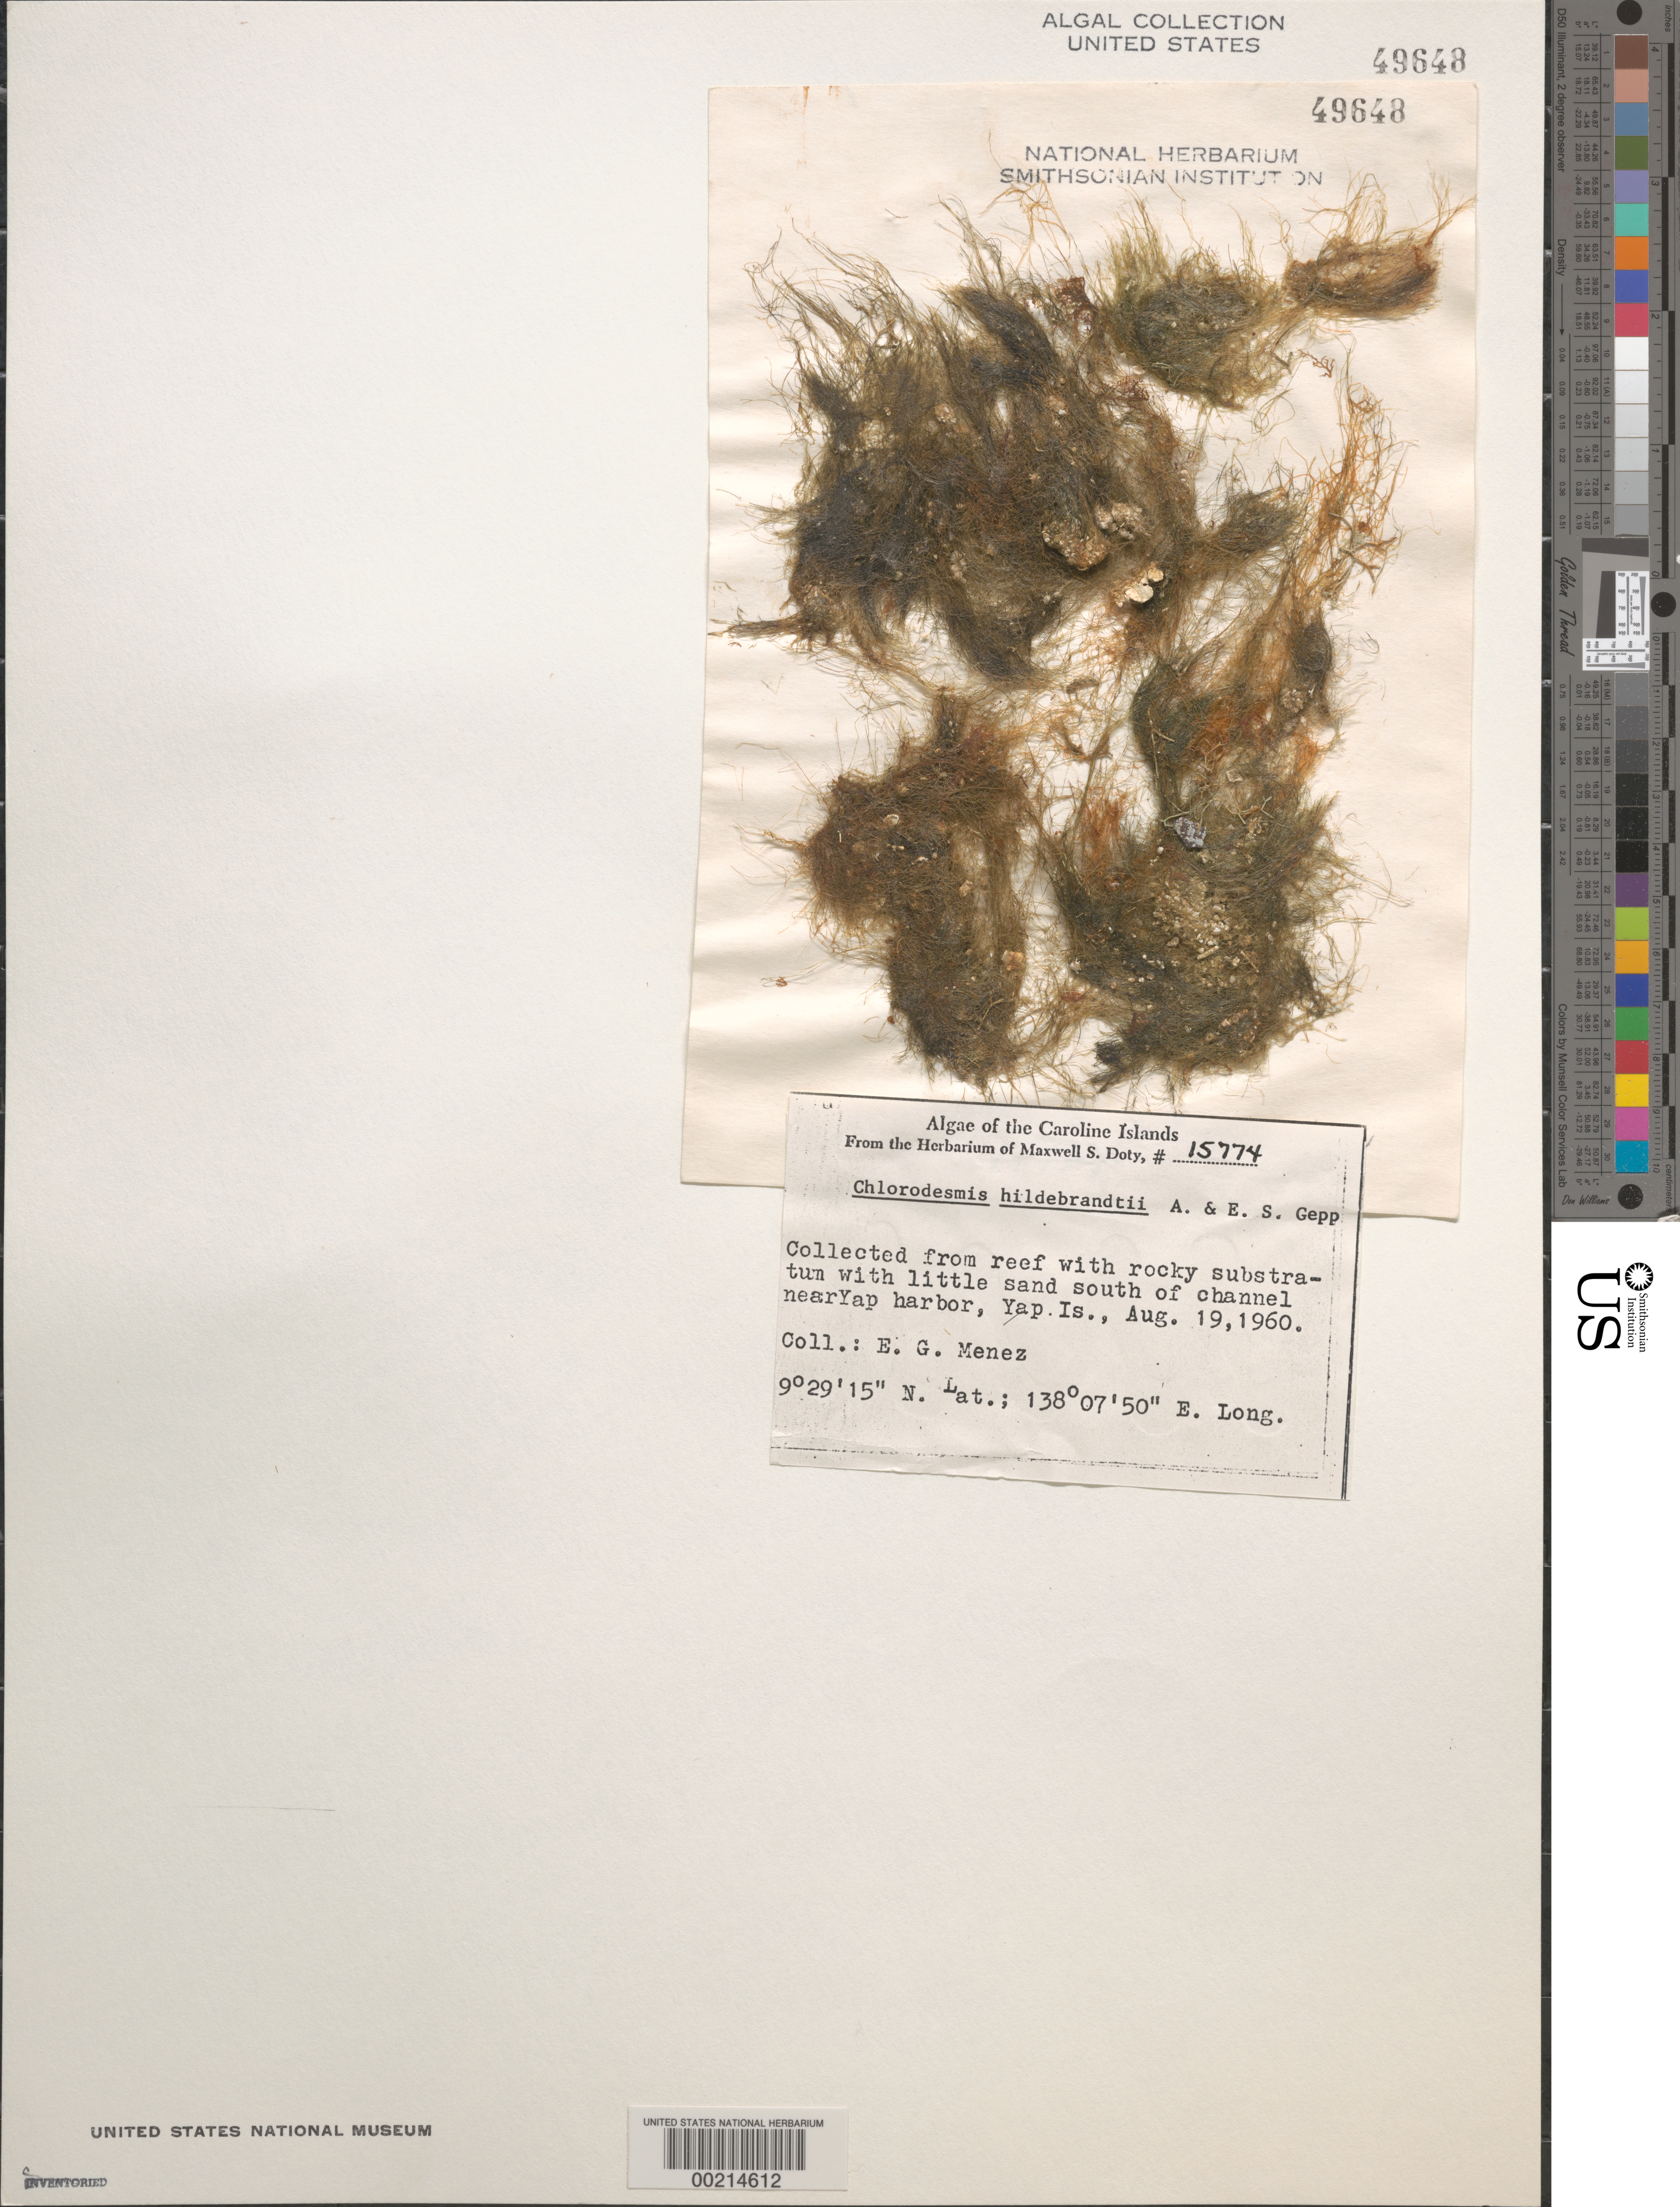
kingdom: Plantae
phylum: Chlorophyta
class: Ulvophyceae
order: Bryopsidales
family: Udoteaceae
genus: Chlorodesmis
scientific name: Chlorodesmis hildebrandtii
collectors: Meñez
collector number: MSD 15774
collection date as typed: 19 Aug 1960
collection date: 1960-08-19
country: Micronesia, Federated States of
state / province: Yap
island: Yap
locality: Near Yap Harbor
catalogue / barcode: US 49648